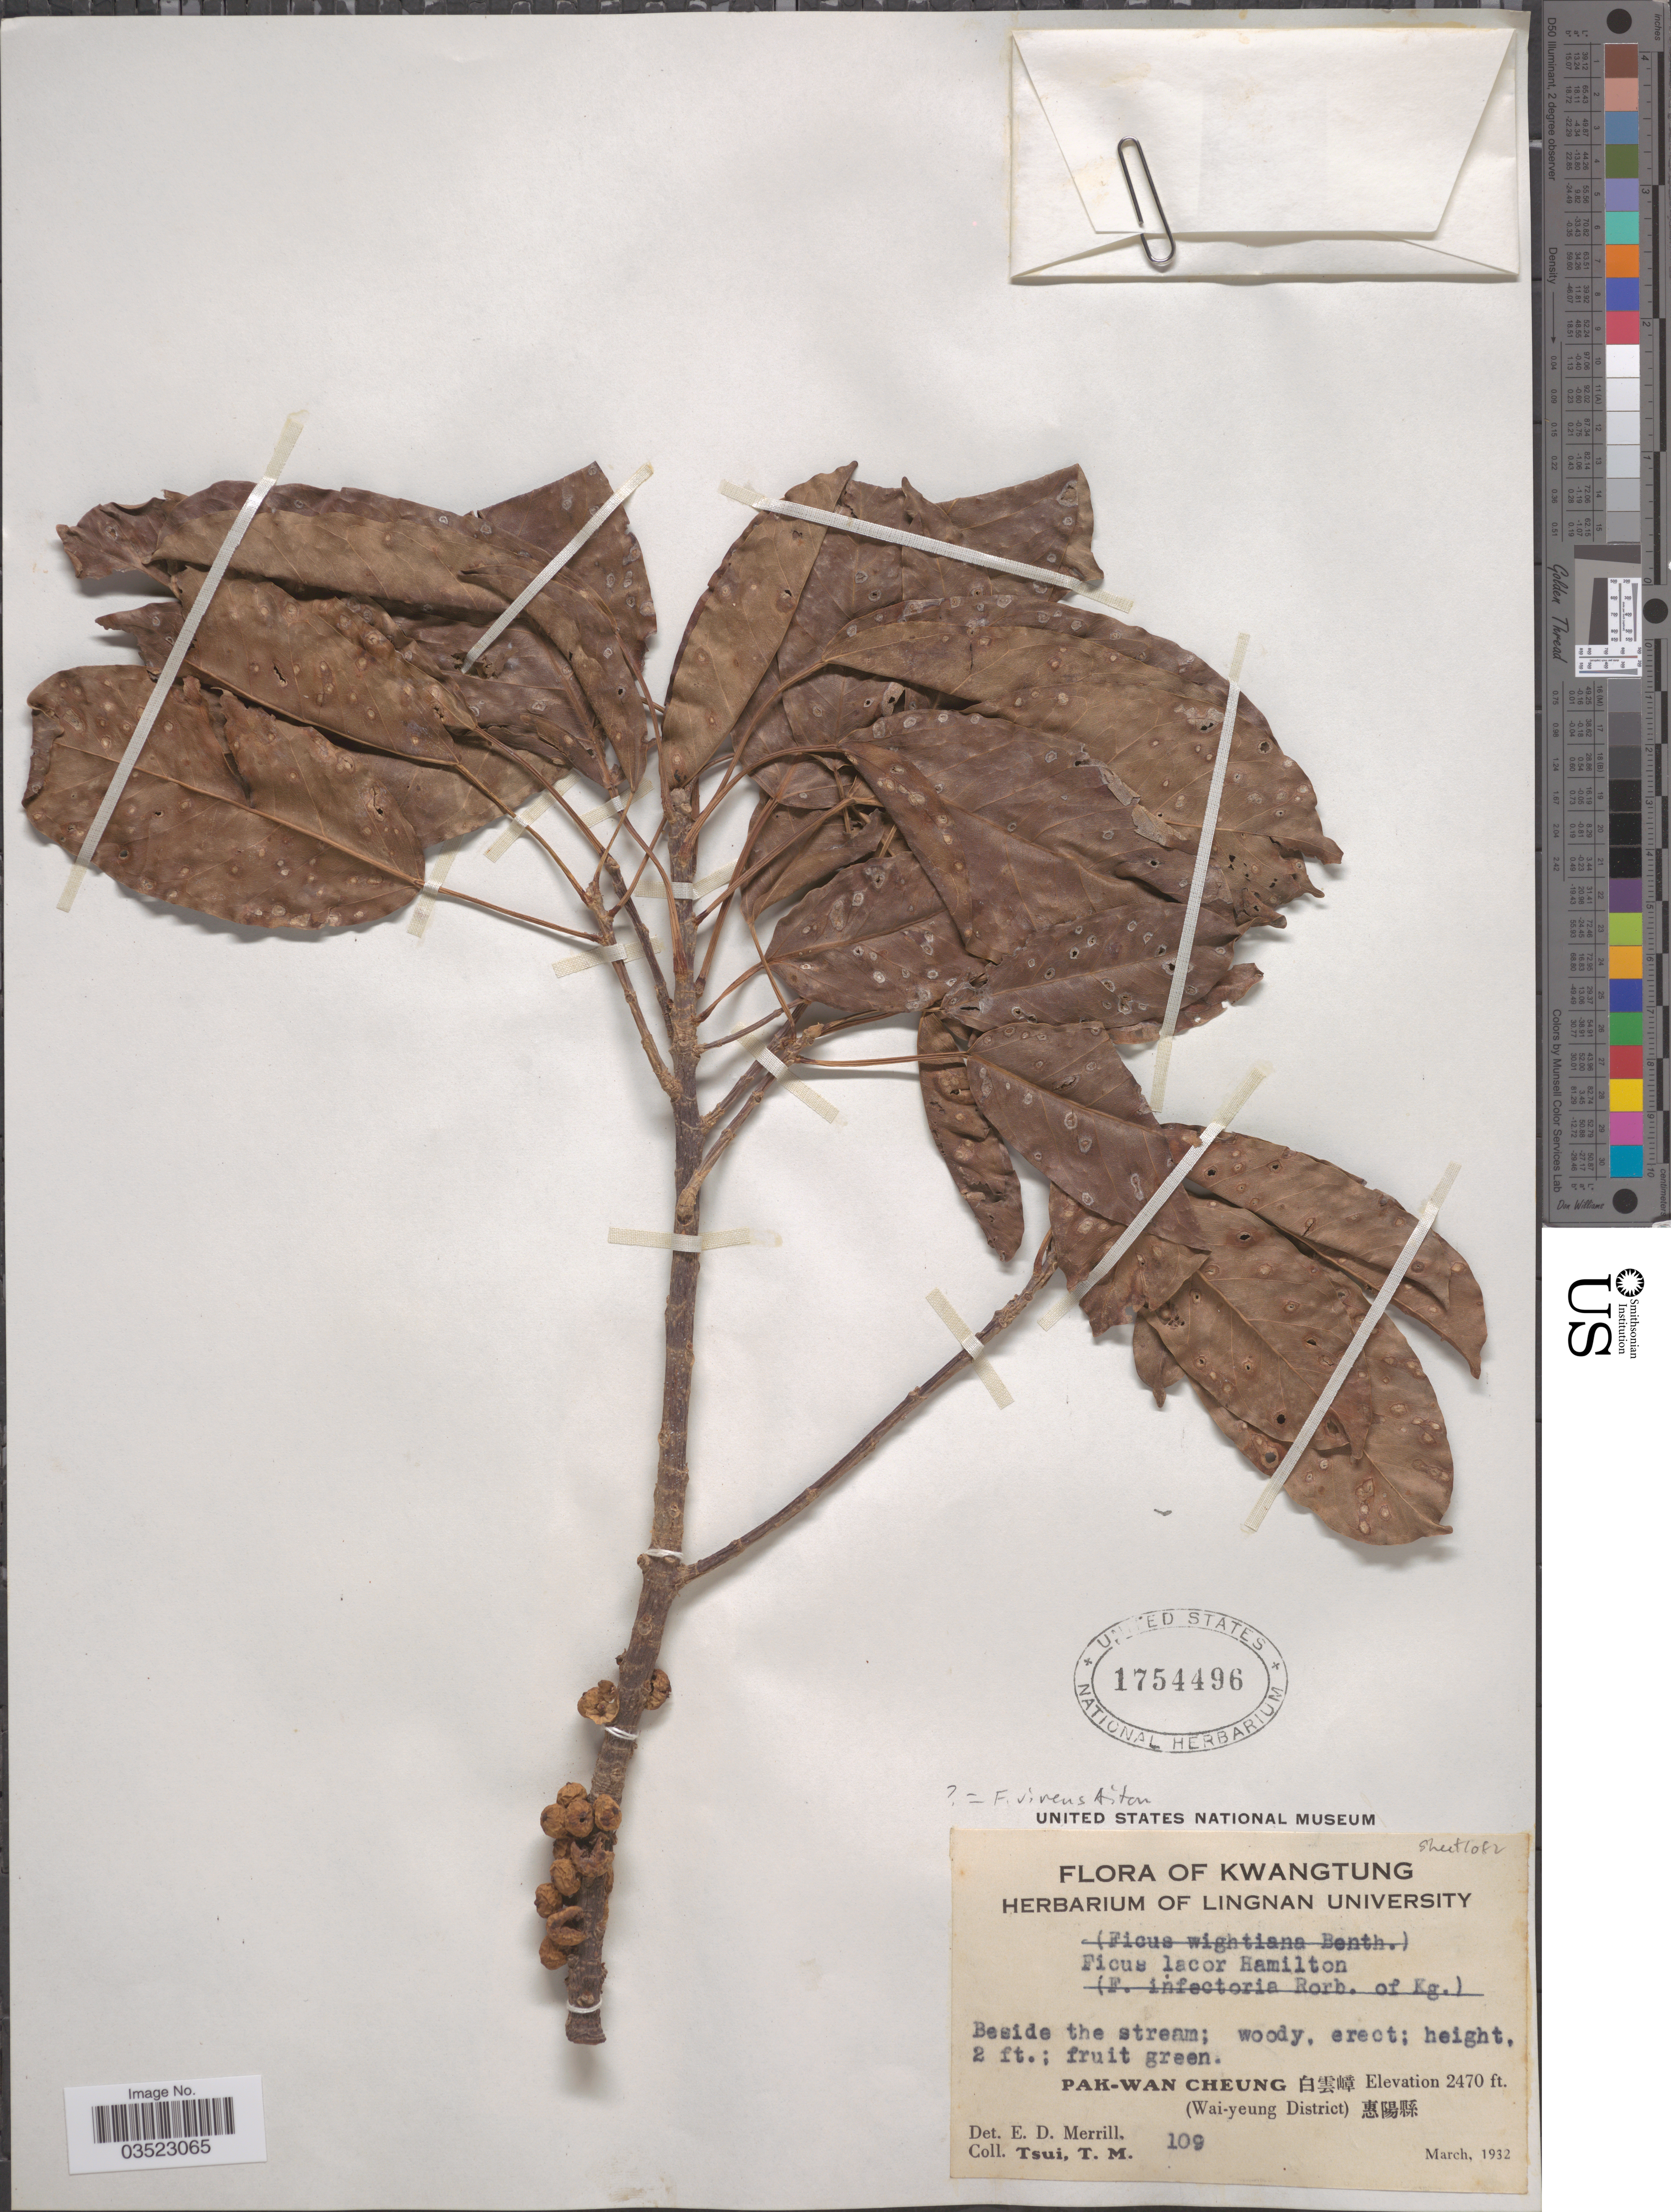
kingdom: Plantae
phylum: Tracheophyta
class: Magnoliopsida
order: Rosales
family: Moraceae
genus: Ficus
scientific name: Ficus virens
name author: Aiton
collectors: T. Tsui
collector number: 109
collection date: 1932-03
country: China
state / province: Guangdong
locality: Kwangtung. Pak-Wan Cheung X. (Wai-yeung District) X.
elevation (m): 753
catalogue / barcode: US 1754496